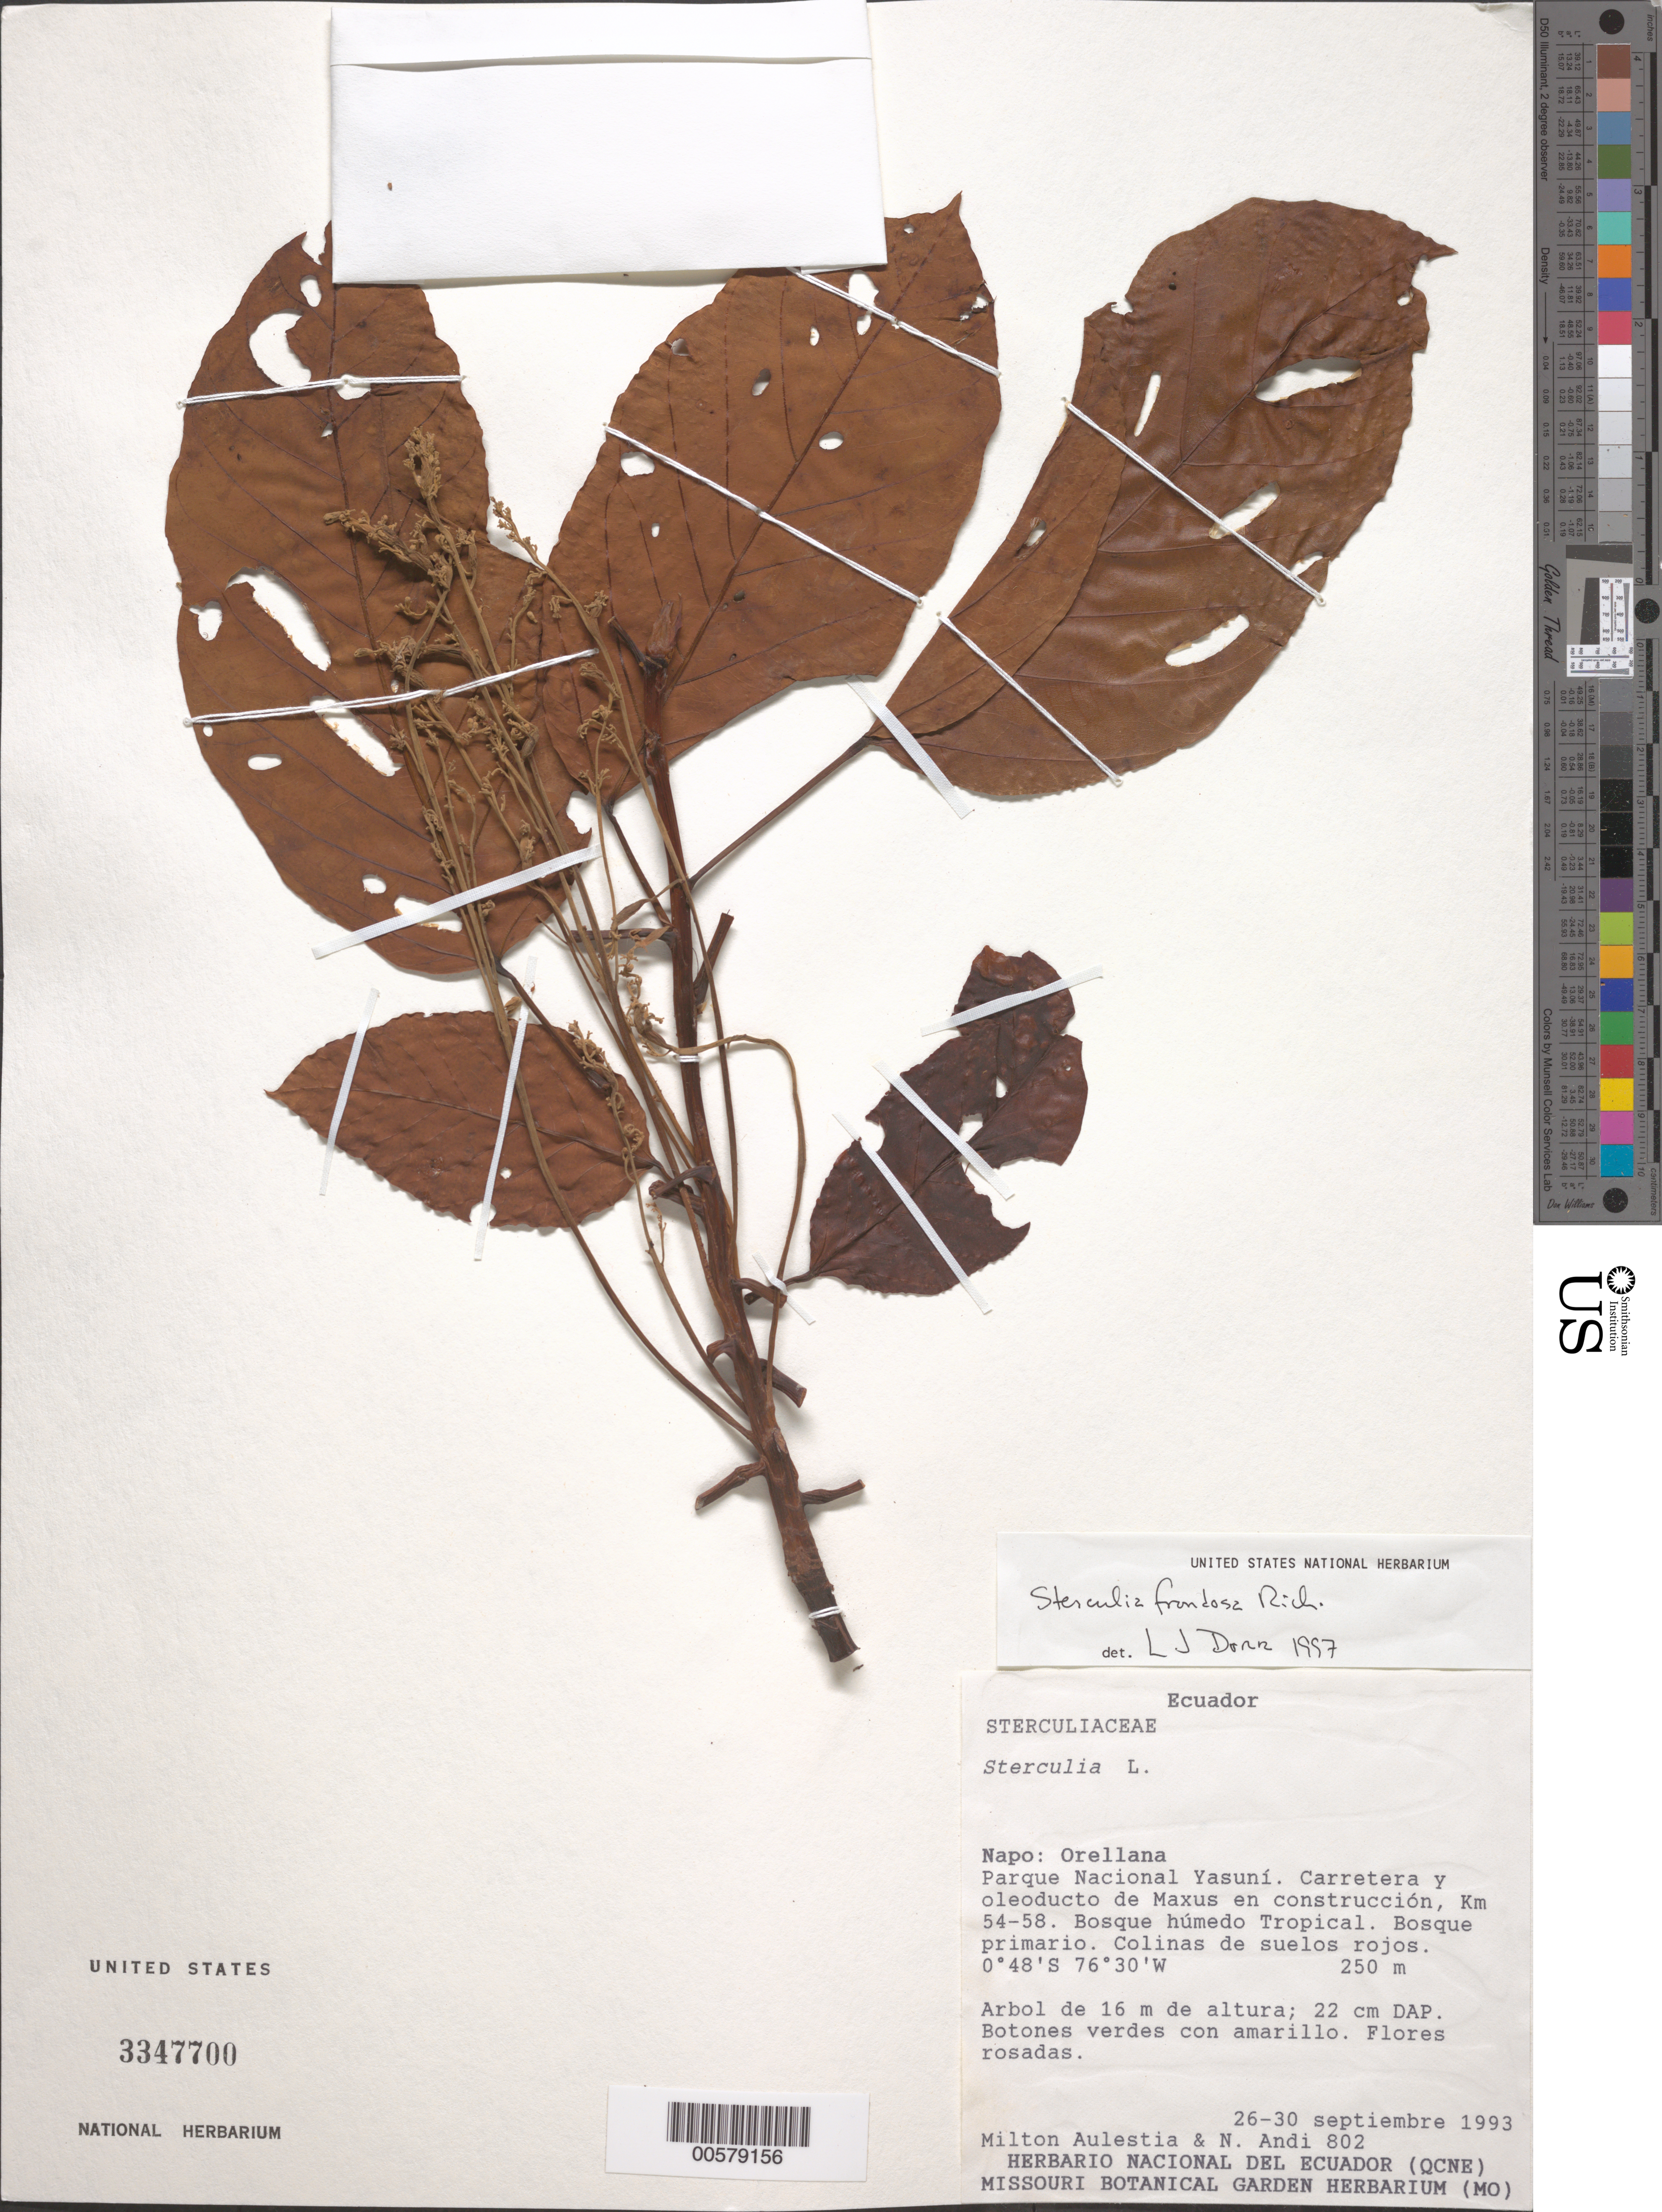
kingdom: Plantae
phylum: Tracheophyta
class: Magnoliopsida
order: Malvales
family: Malvaceae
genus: Sterculia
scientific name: Sterculia frondosa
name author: Rich.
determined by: Dorr, L. J., (BOT), Smithsonian Institution - National Museum of Natural History (UNITED STATES)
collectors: M. Aulestia & N. Andi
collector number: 802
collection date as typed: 26 Sep 1993 to 30 Sep 1993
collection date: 1993-09-26/1993-09-30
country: Ecuador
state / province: Napo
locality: Orellana. Parque Nacional Yasuní, Carretera y oleoducto de Maxus en construcción km 54-58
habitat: Bosque húmedo tropical, bosque primario, colinas de suelos rojos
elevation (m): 250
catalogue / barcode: US 3347700